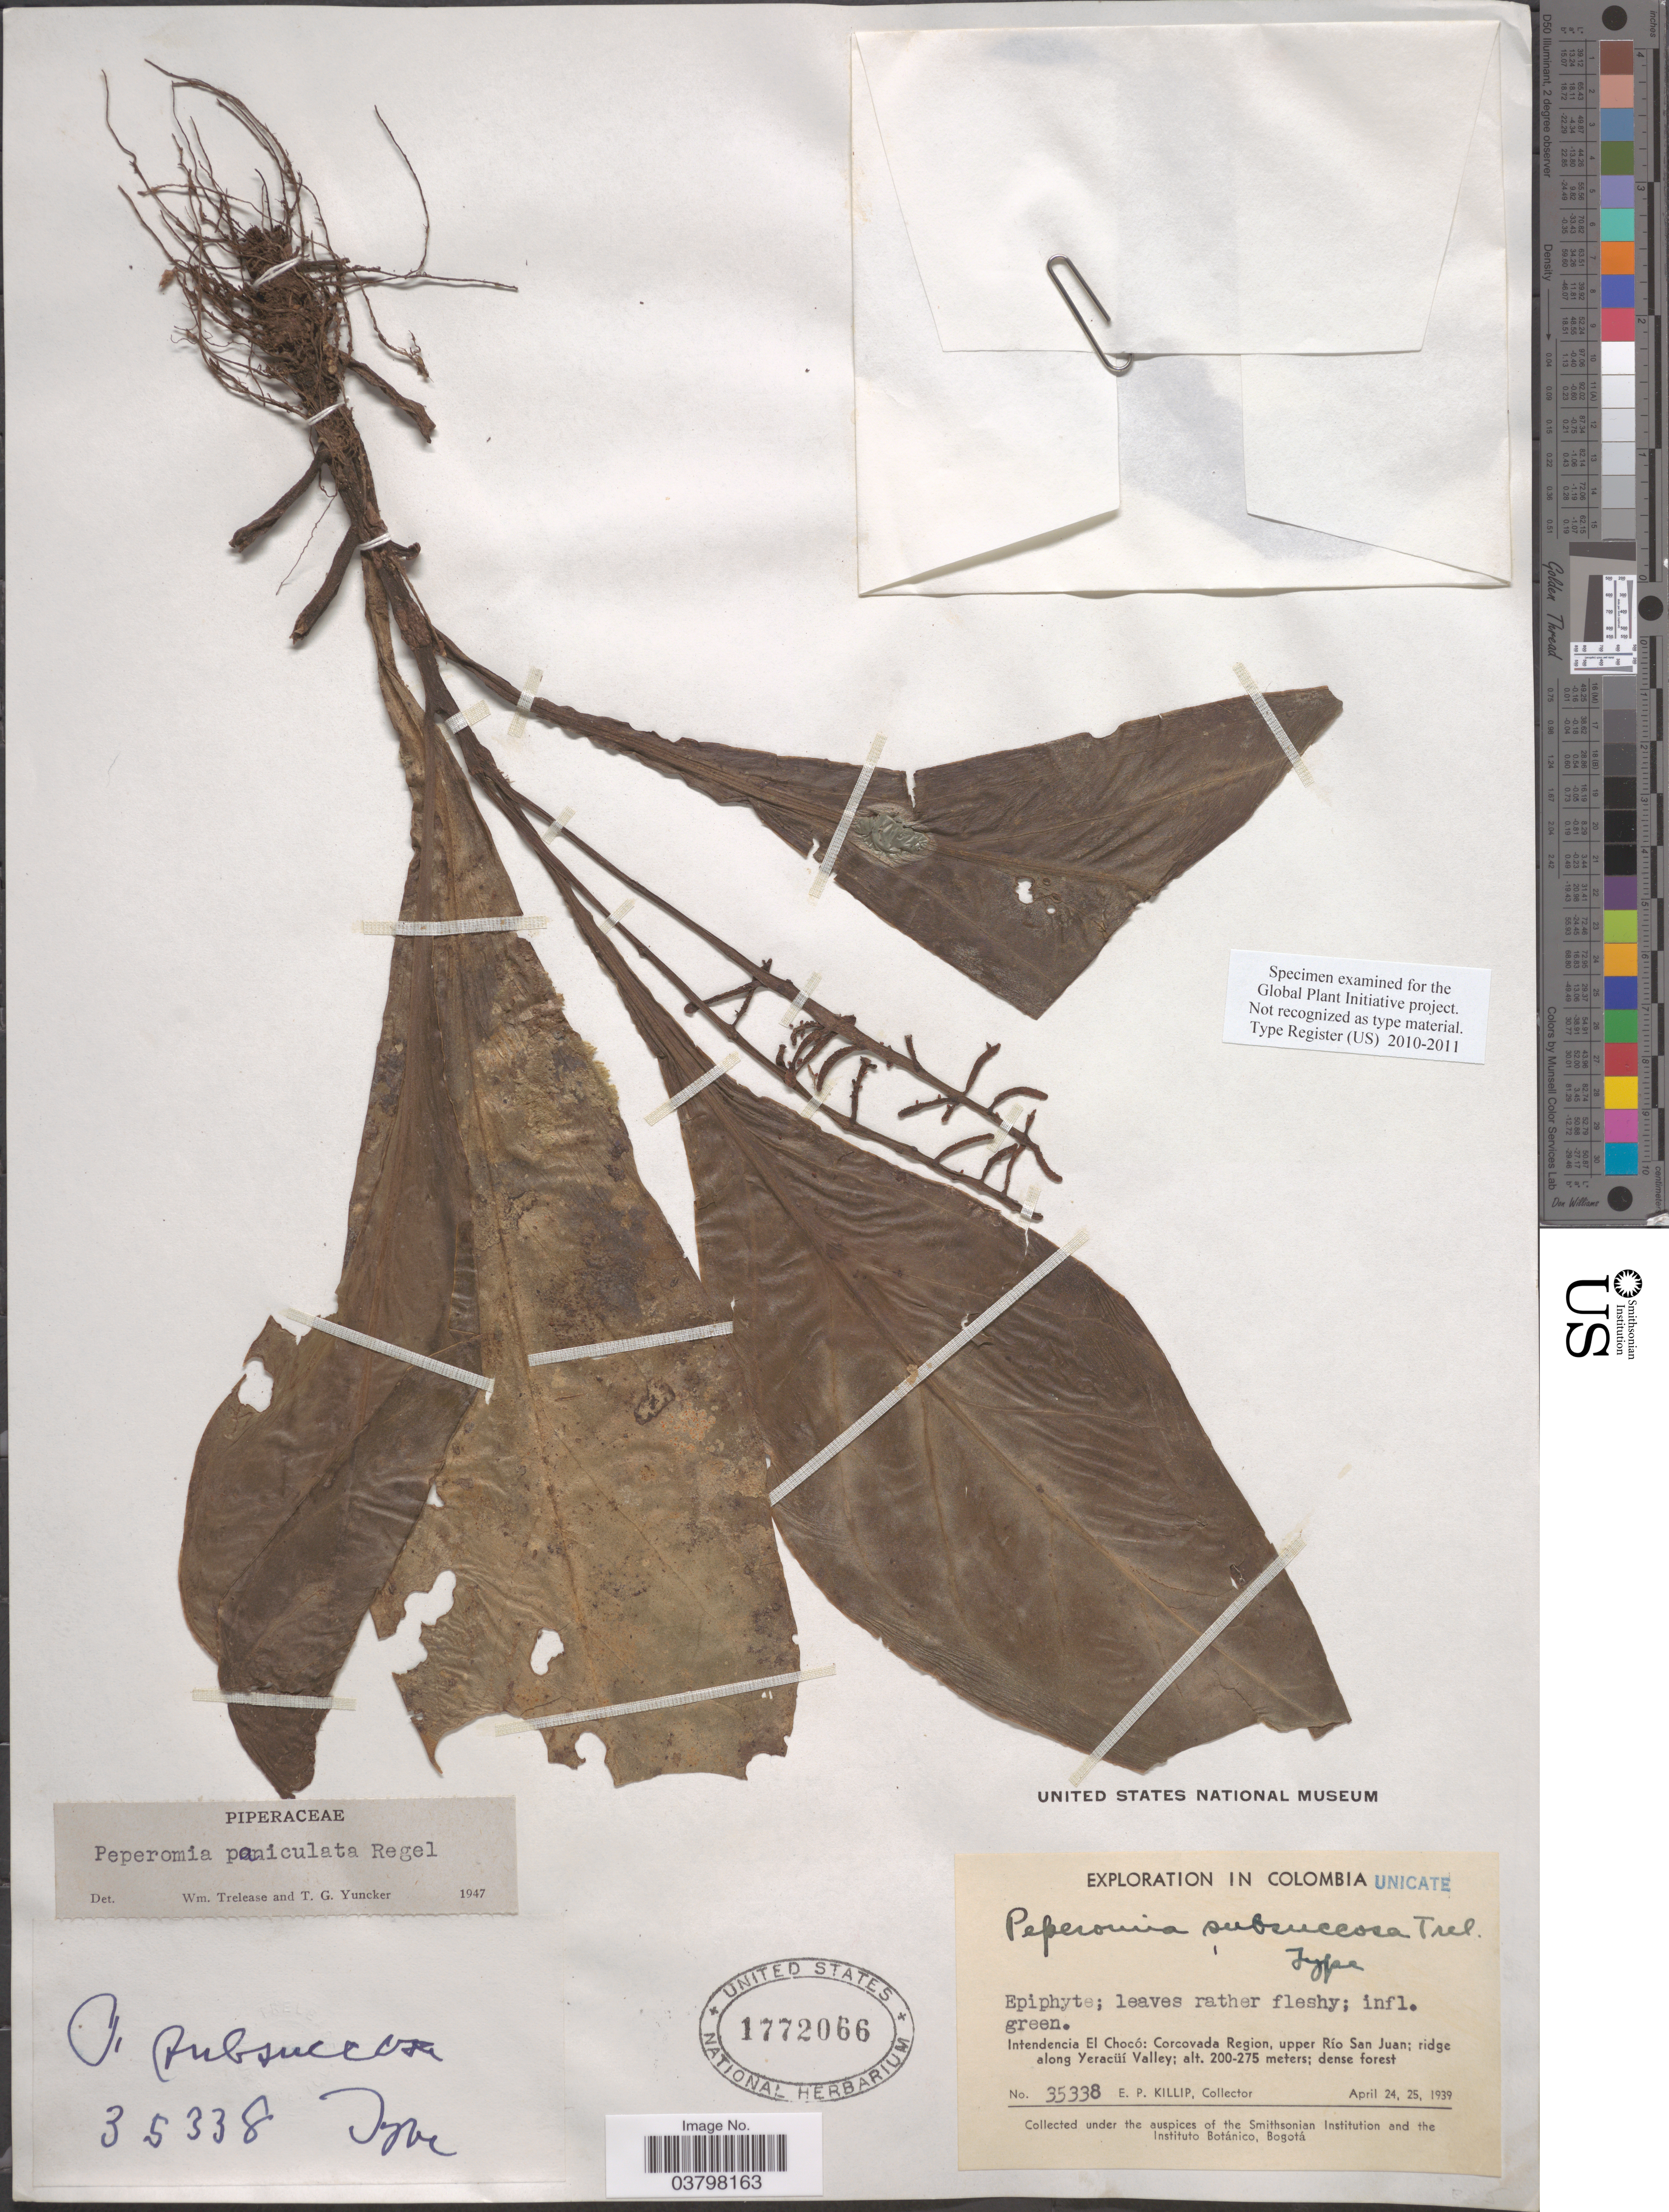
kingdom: Plantae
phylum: Tracheophyta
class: Magnoliopsida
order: Piperales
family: Piperaceae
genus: Peperomia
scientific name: Peperomia pernambucensis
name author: Miq.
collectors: E. P. Killip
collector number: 35338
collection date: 1939-04-24/1939-04-25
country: Colombia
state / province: Chocó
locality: Intendencia El Chocó: Corcovada Region, upper Río San Juan; ridge along Yeracüí Valley.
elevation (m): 200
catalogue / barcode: US 1772066